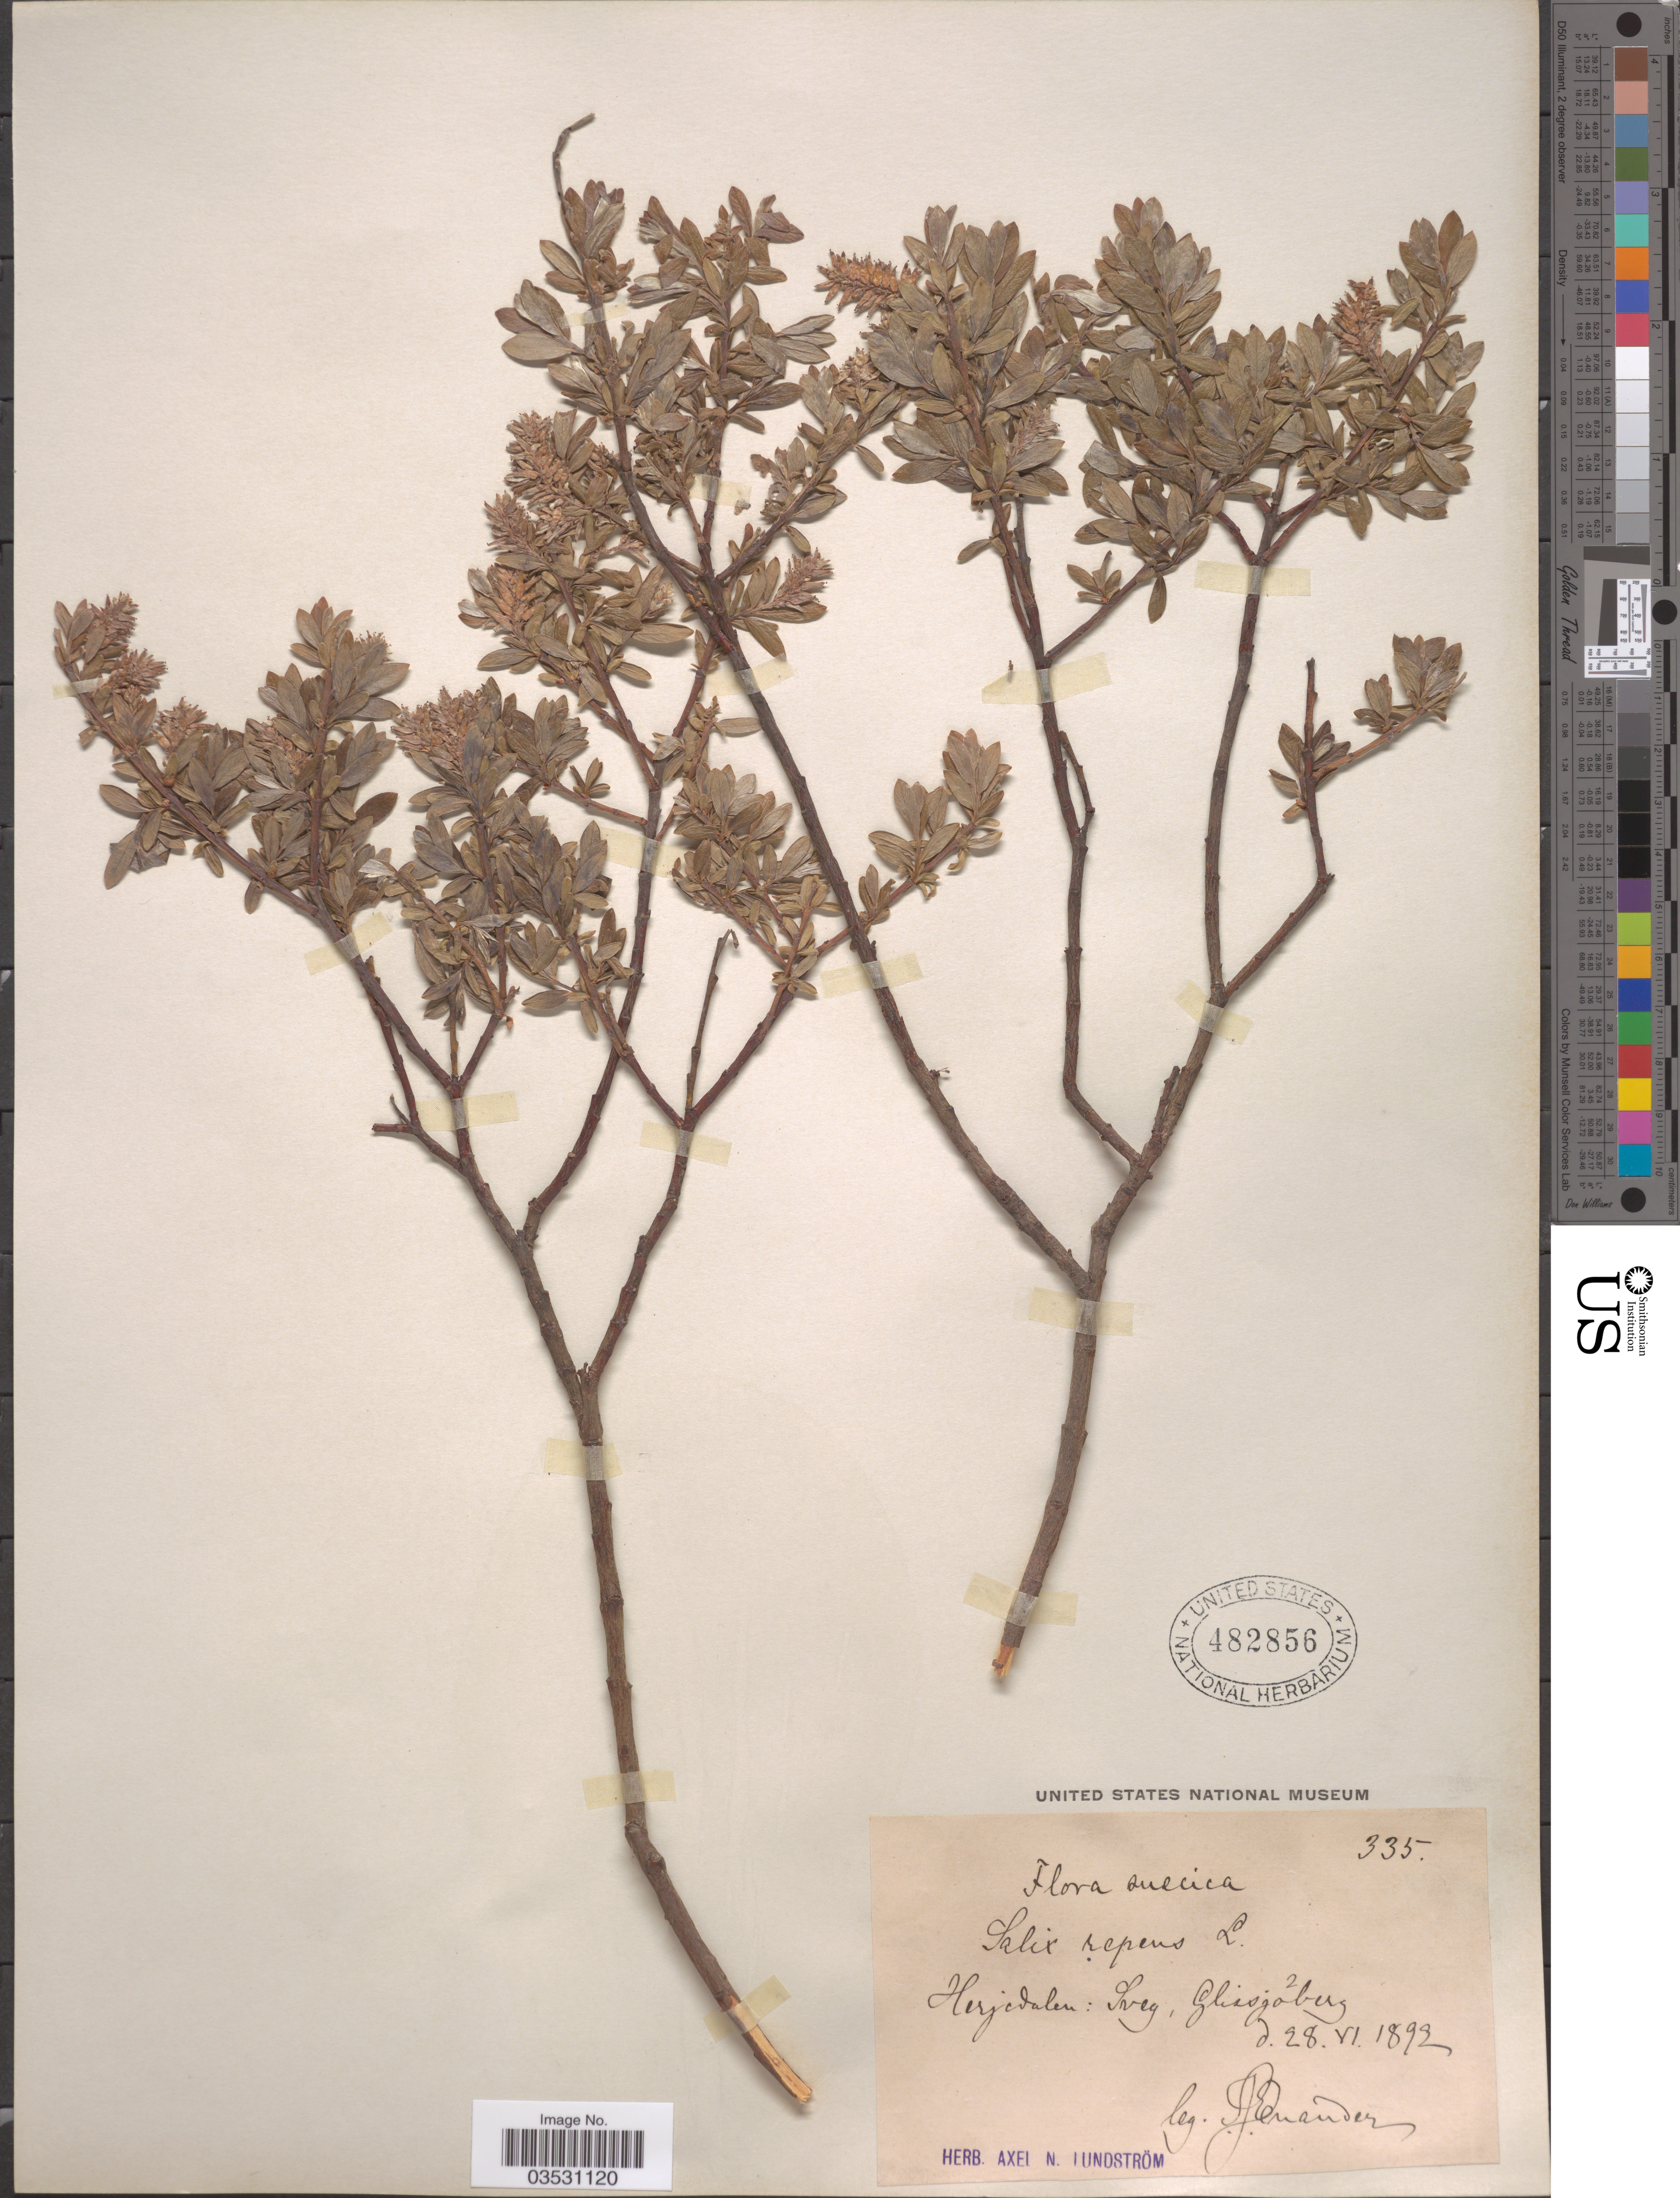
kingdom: Plantae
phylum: Tracheophyta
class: Magnoliopsida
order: Malpighiales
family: Salicaceae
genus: Salix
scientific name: Salix repens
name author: L.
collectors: S. Enander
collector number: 335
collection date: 1892-06-28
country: Sweden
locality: Suecica. Herjedalen: Sveg, Glissjoberg.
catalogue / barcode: US 482856